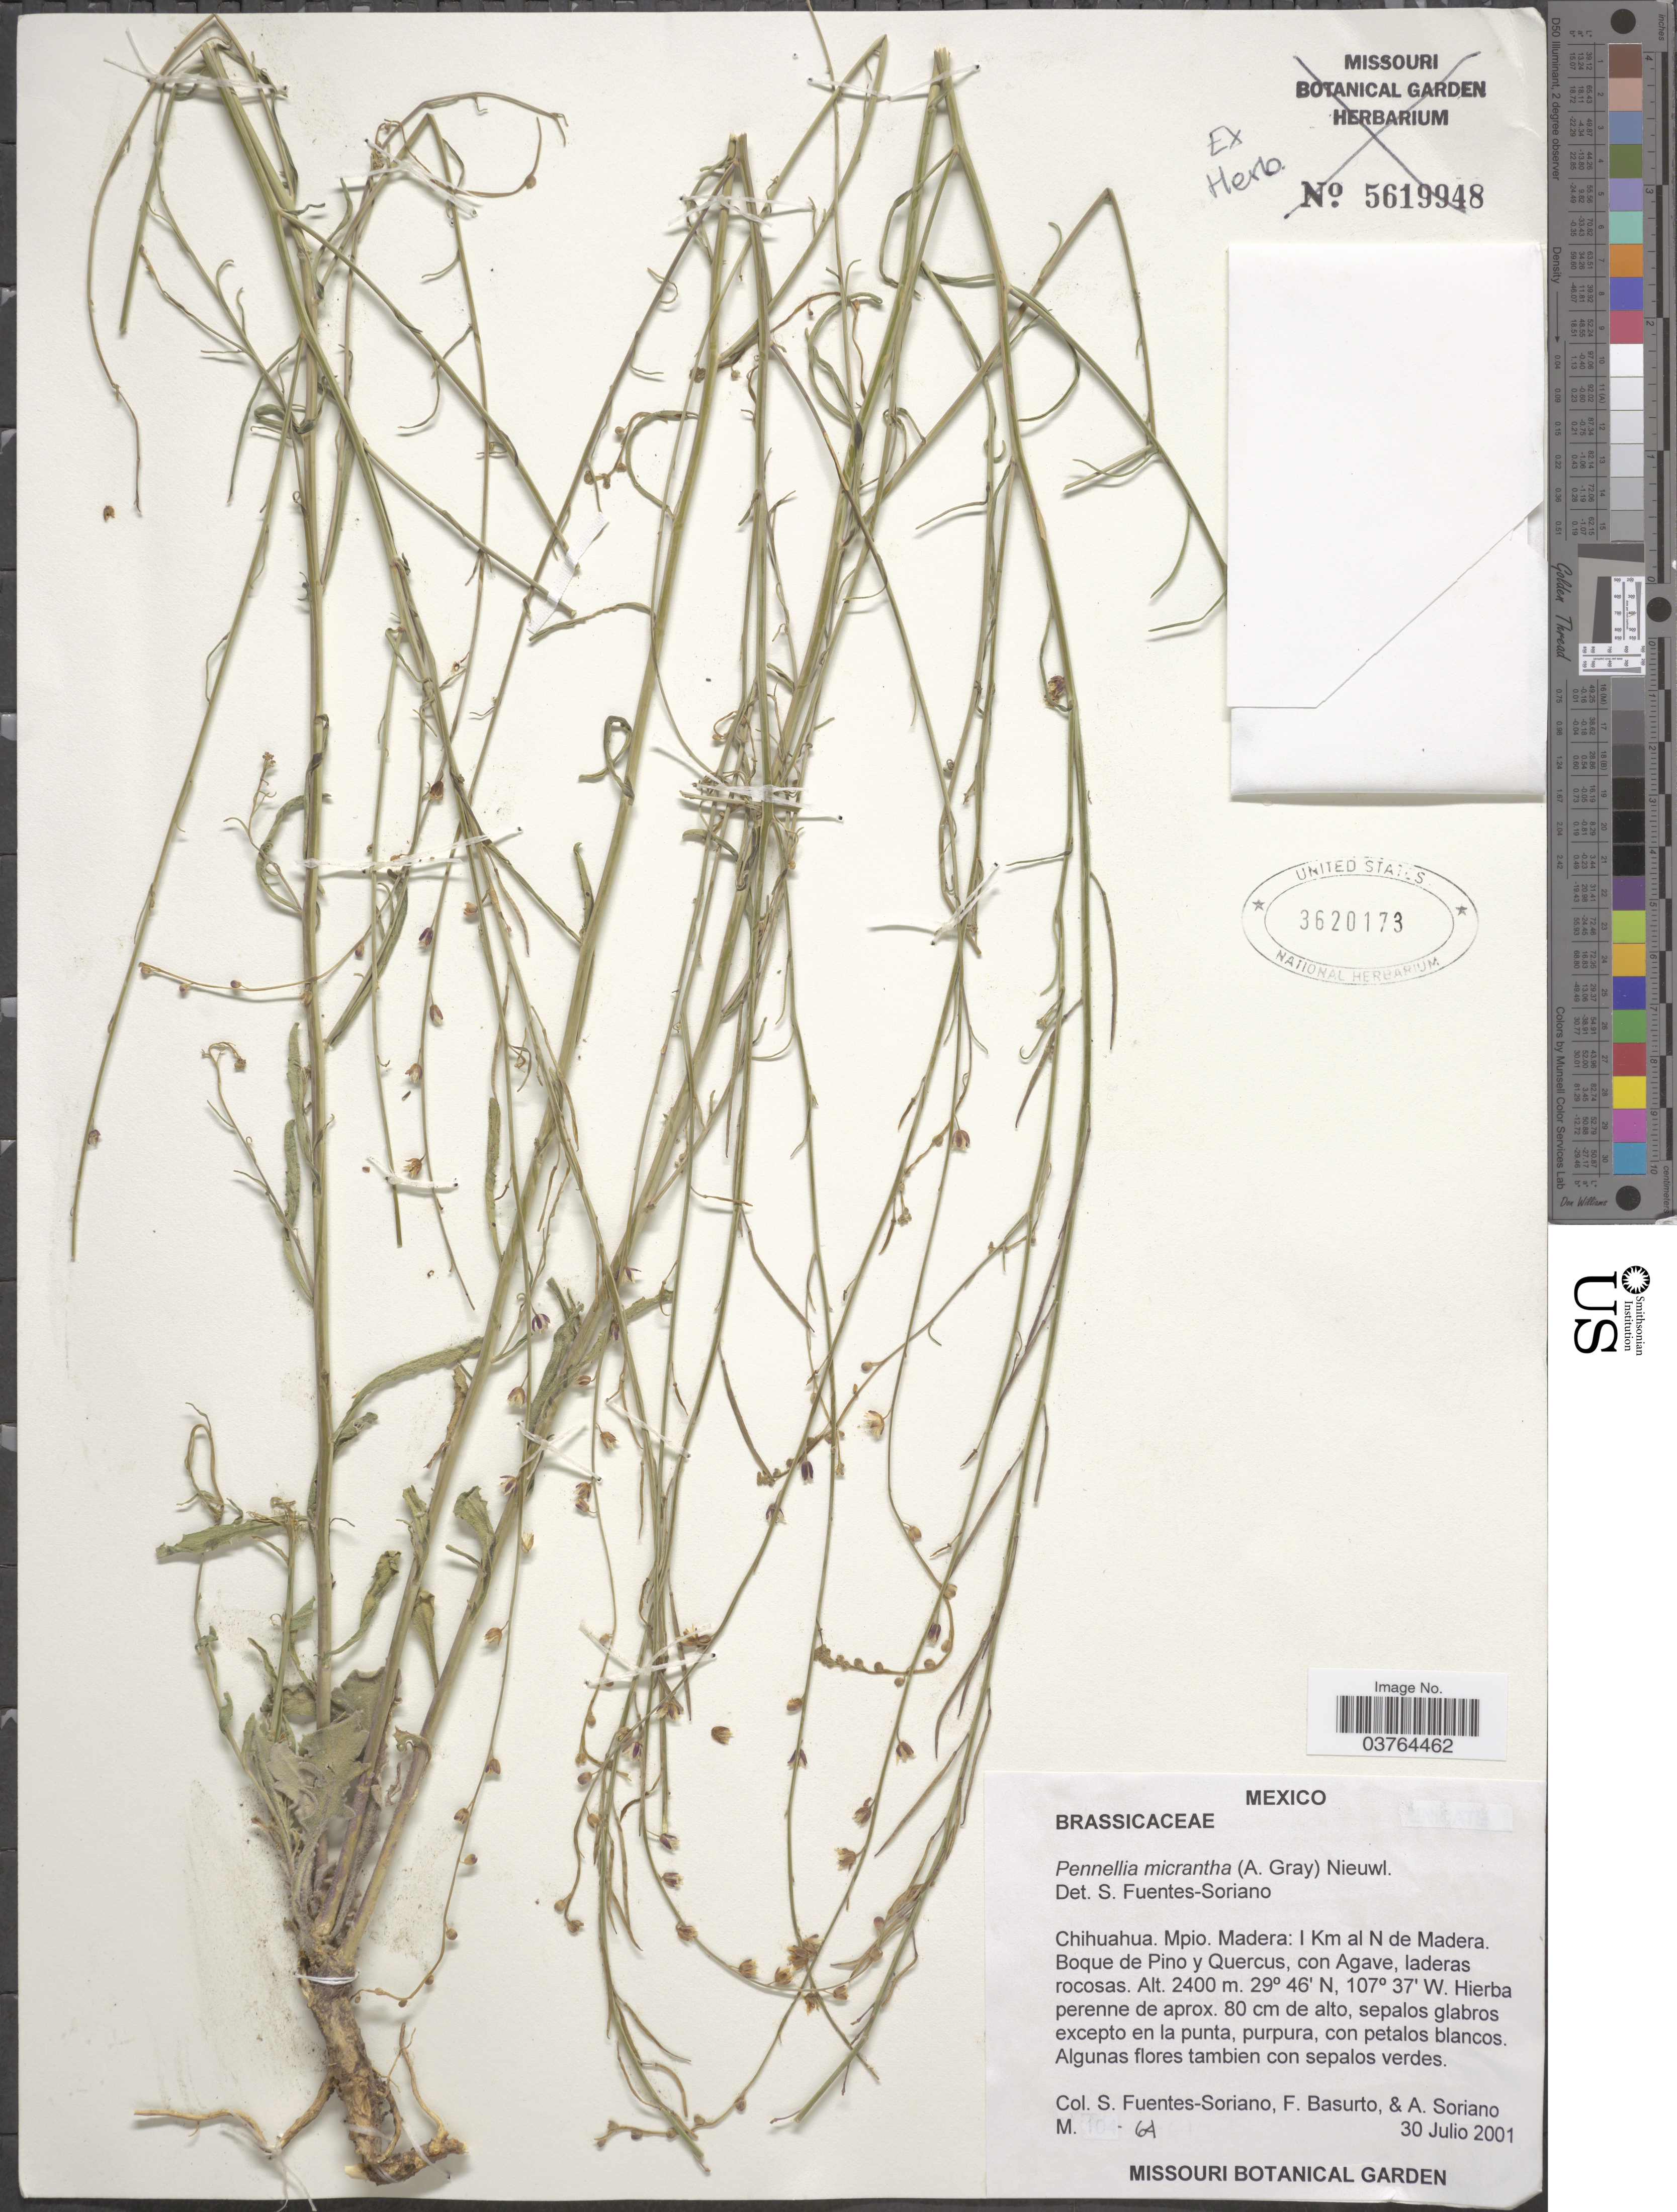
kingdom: Plantae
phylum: Tracheophyta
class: Magnoliopsida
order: Brassicales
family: Brassicaceae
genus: Pennellia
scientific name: Pennellia micrantha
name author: (A. Gray) Nieuwl.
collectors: S. Fuentes-Soriano, F. Basurto & A. Soriano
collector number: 64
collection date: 2001-07-30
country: Mexico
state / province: Chihuahua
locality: Mpio. Madera: 1 km al N de Madera.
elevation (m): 2400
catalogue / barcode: US 3620173